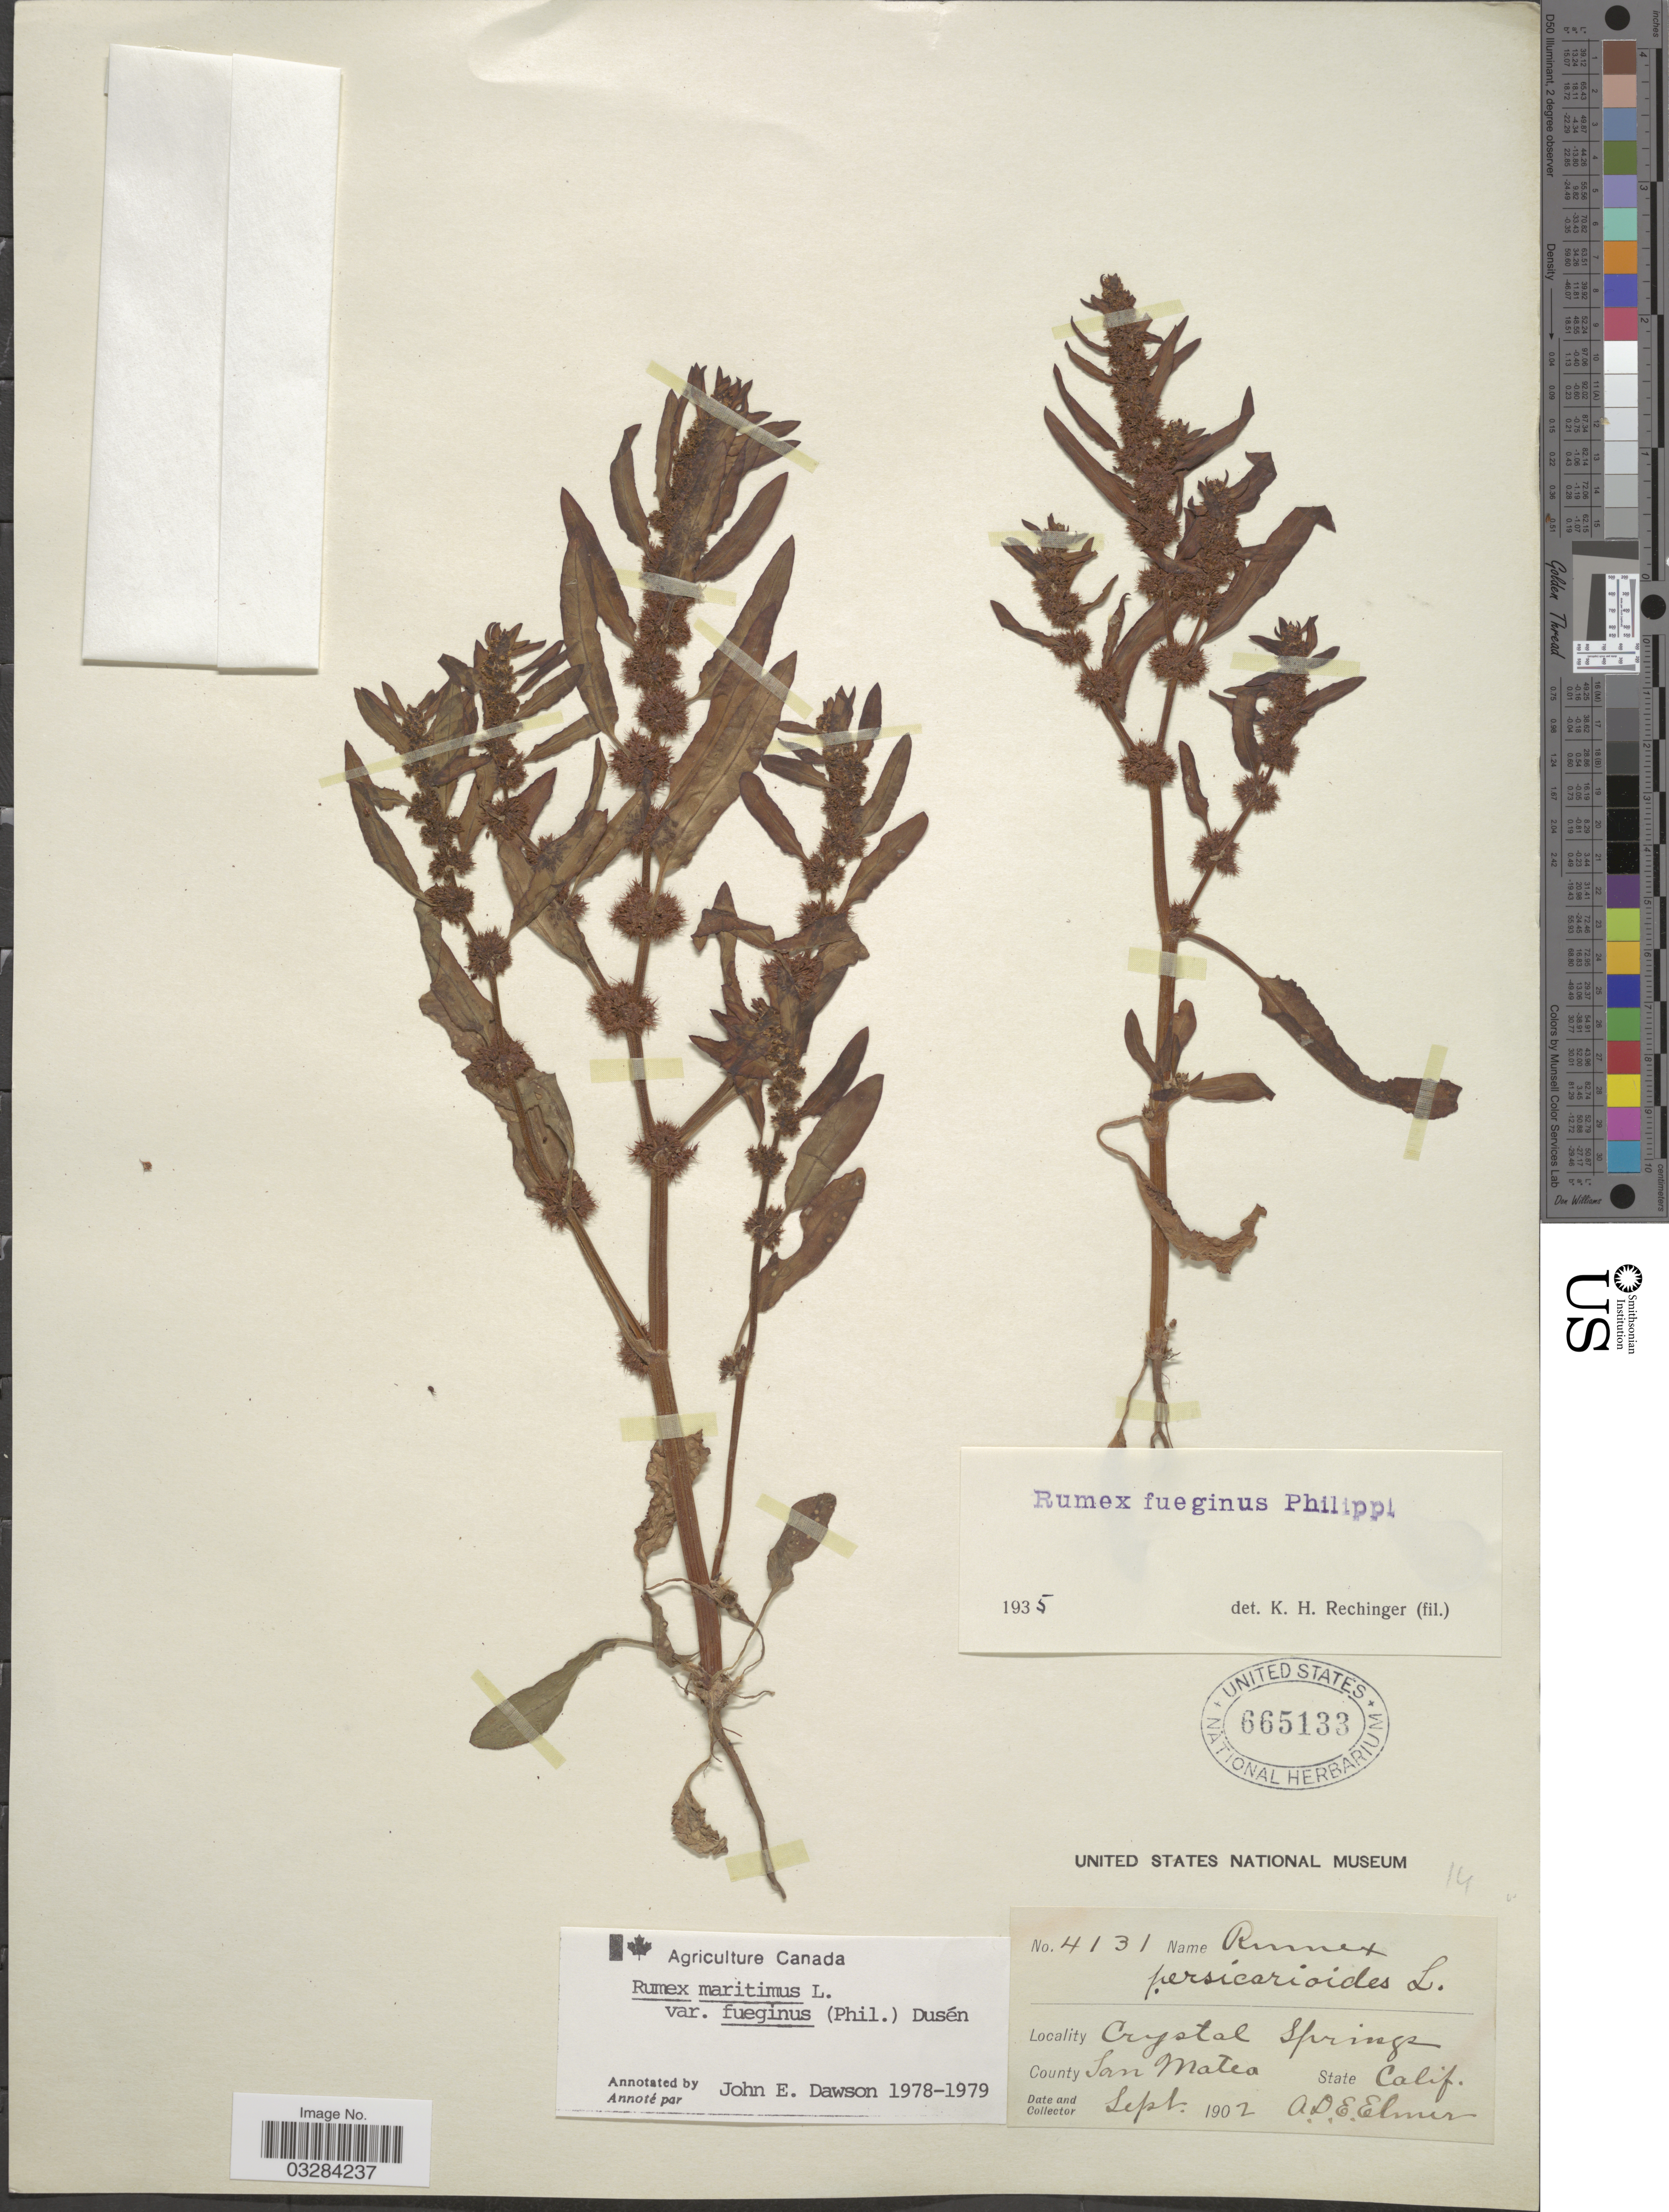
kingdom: Plantae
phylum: Tracheophyta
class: Magnoliopsida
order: Caryophyllales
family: Polygonaceae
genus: Rumex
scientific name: Rumex maritimus var. fueginus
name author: (Phil.) Dusén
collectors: A. D. E. Elmer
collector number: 4131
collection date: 1902-09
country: United States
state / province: California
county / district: San Mateo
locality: Crystal Springs. County San Mateo.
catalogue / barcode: US 665133